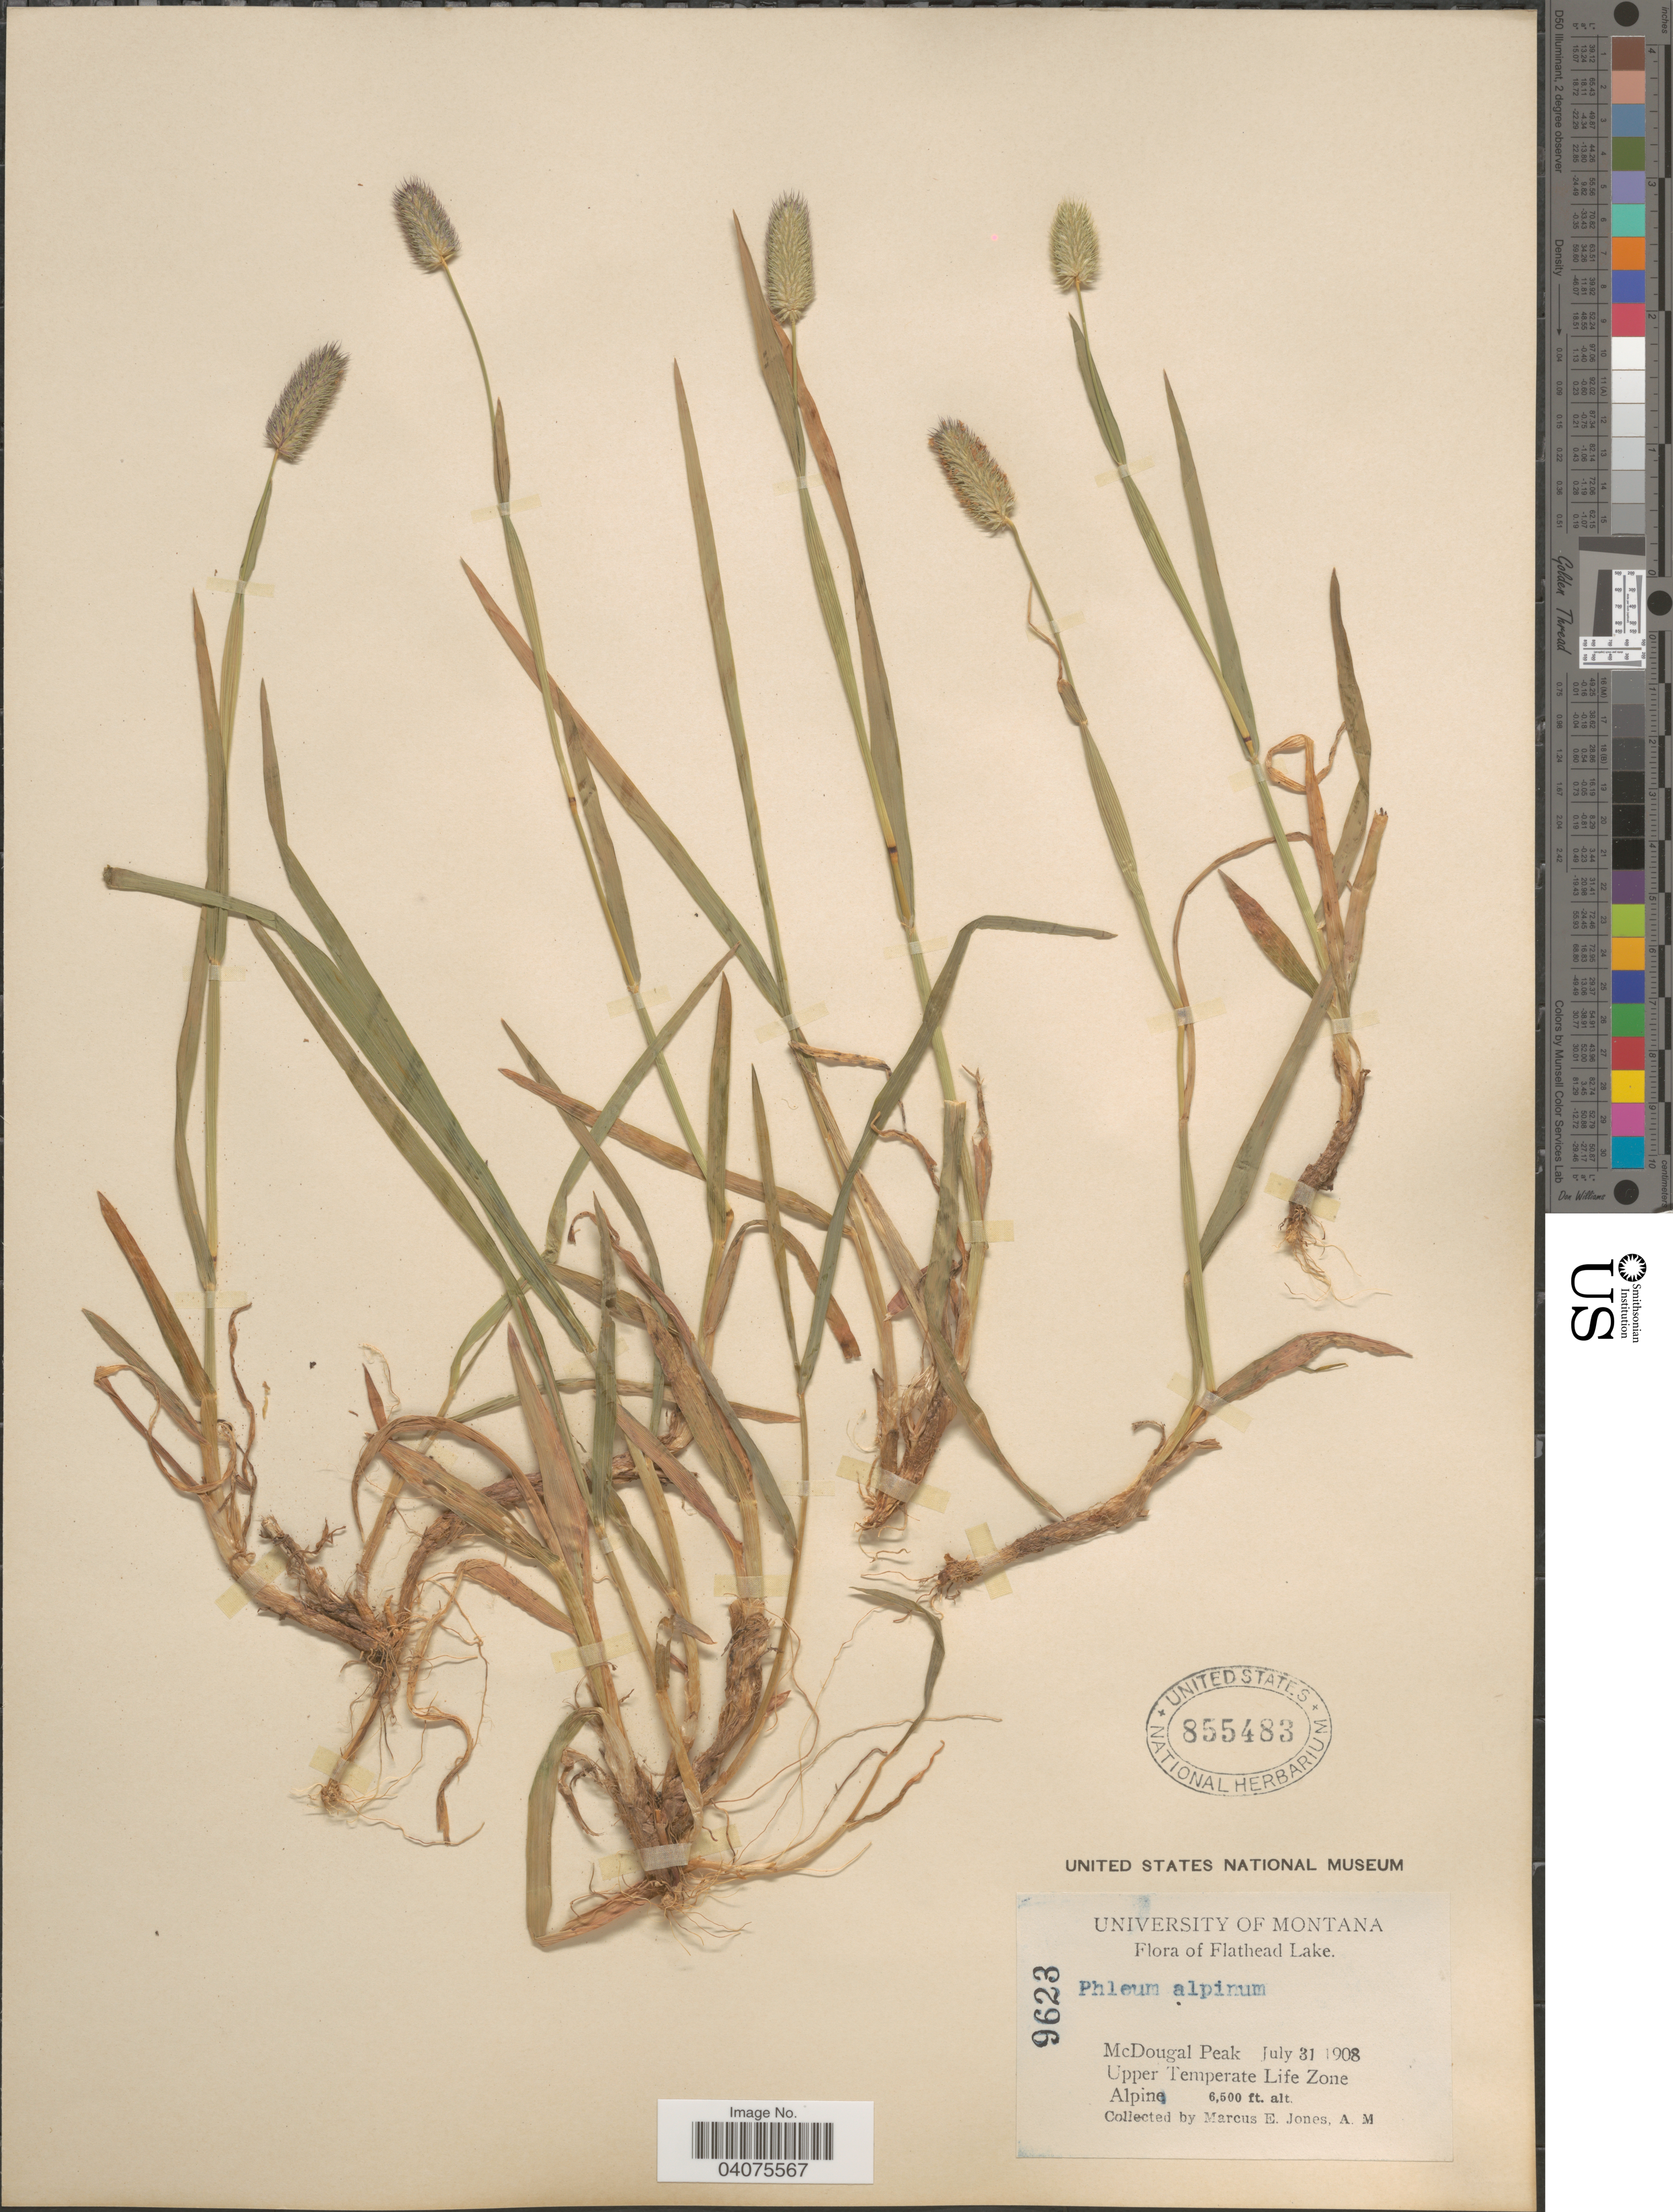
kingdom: Plantae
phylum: Tracheophyta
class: Liliopsida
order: Poales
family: Poaceae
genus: Phleum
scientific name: Phleum alpinum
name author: L.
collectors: M. E. Jones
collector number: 9623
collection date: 1908-07-31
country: United States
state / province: Montana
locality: Flathead Lake. McDougal Peak. Upper Temperate Life Zone.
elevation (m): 1981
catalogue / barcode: US 855483